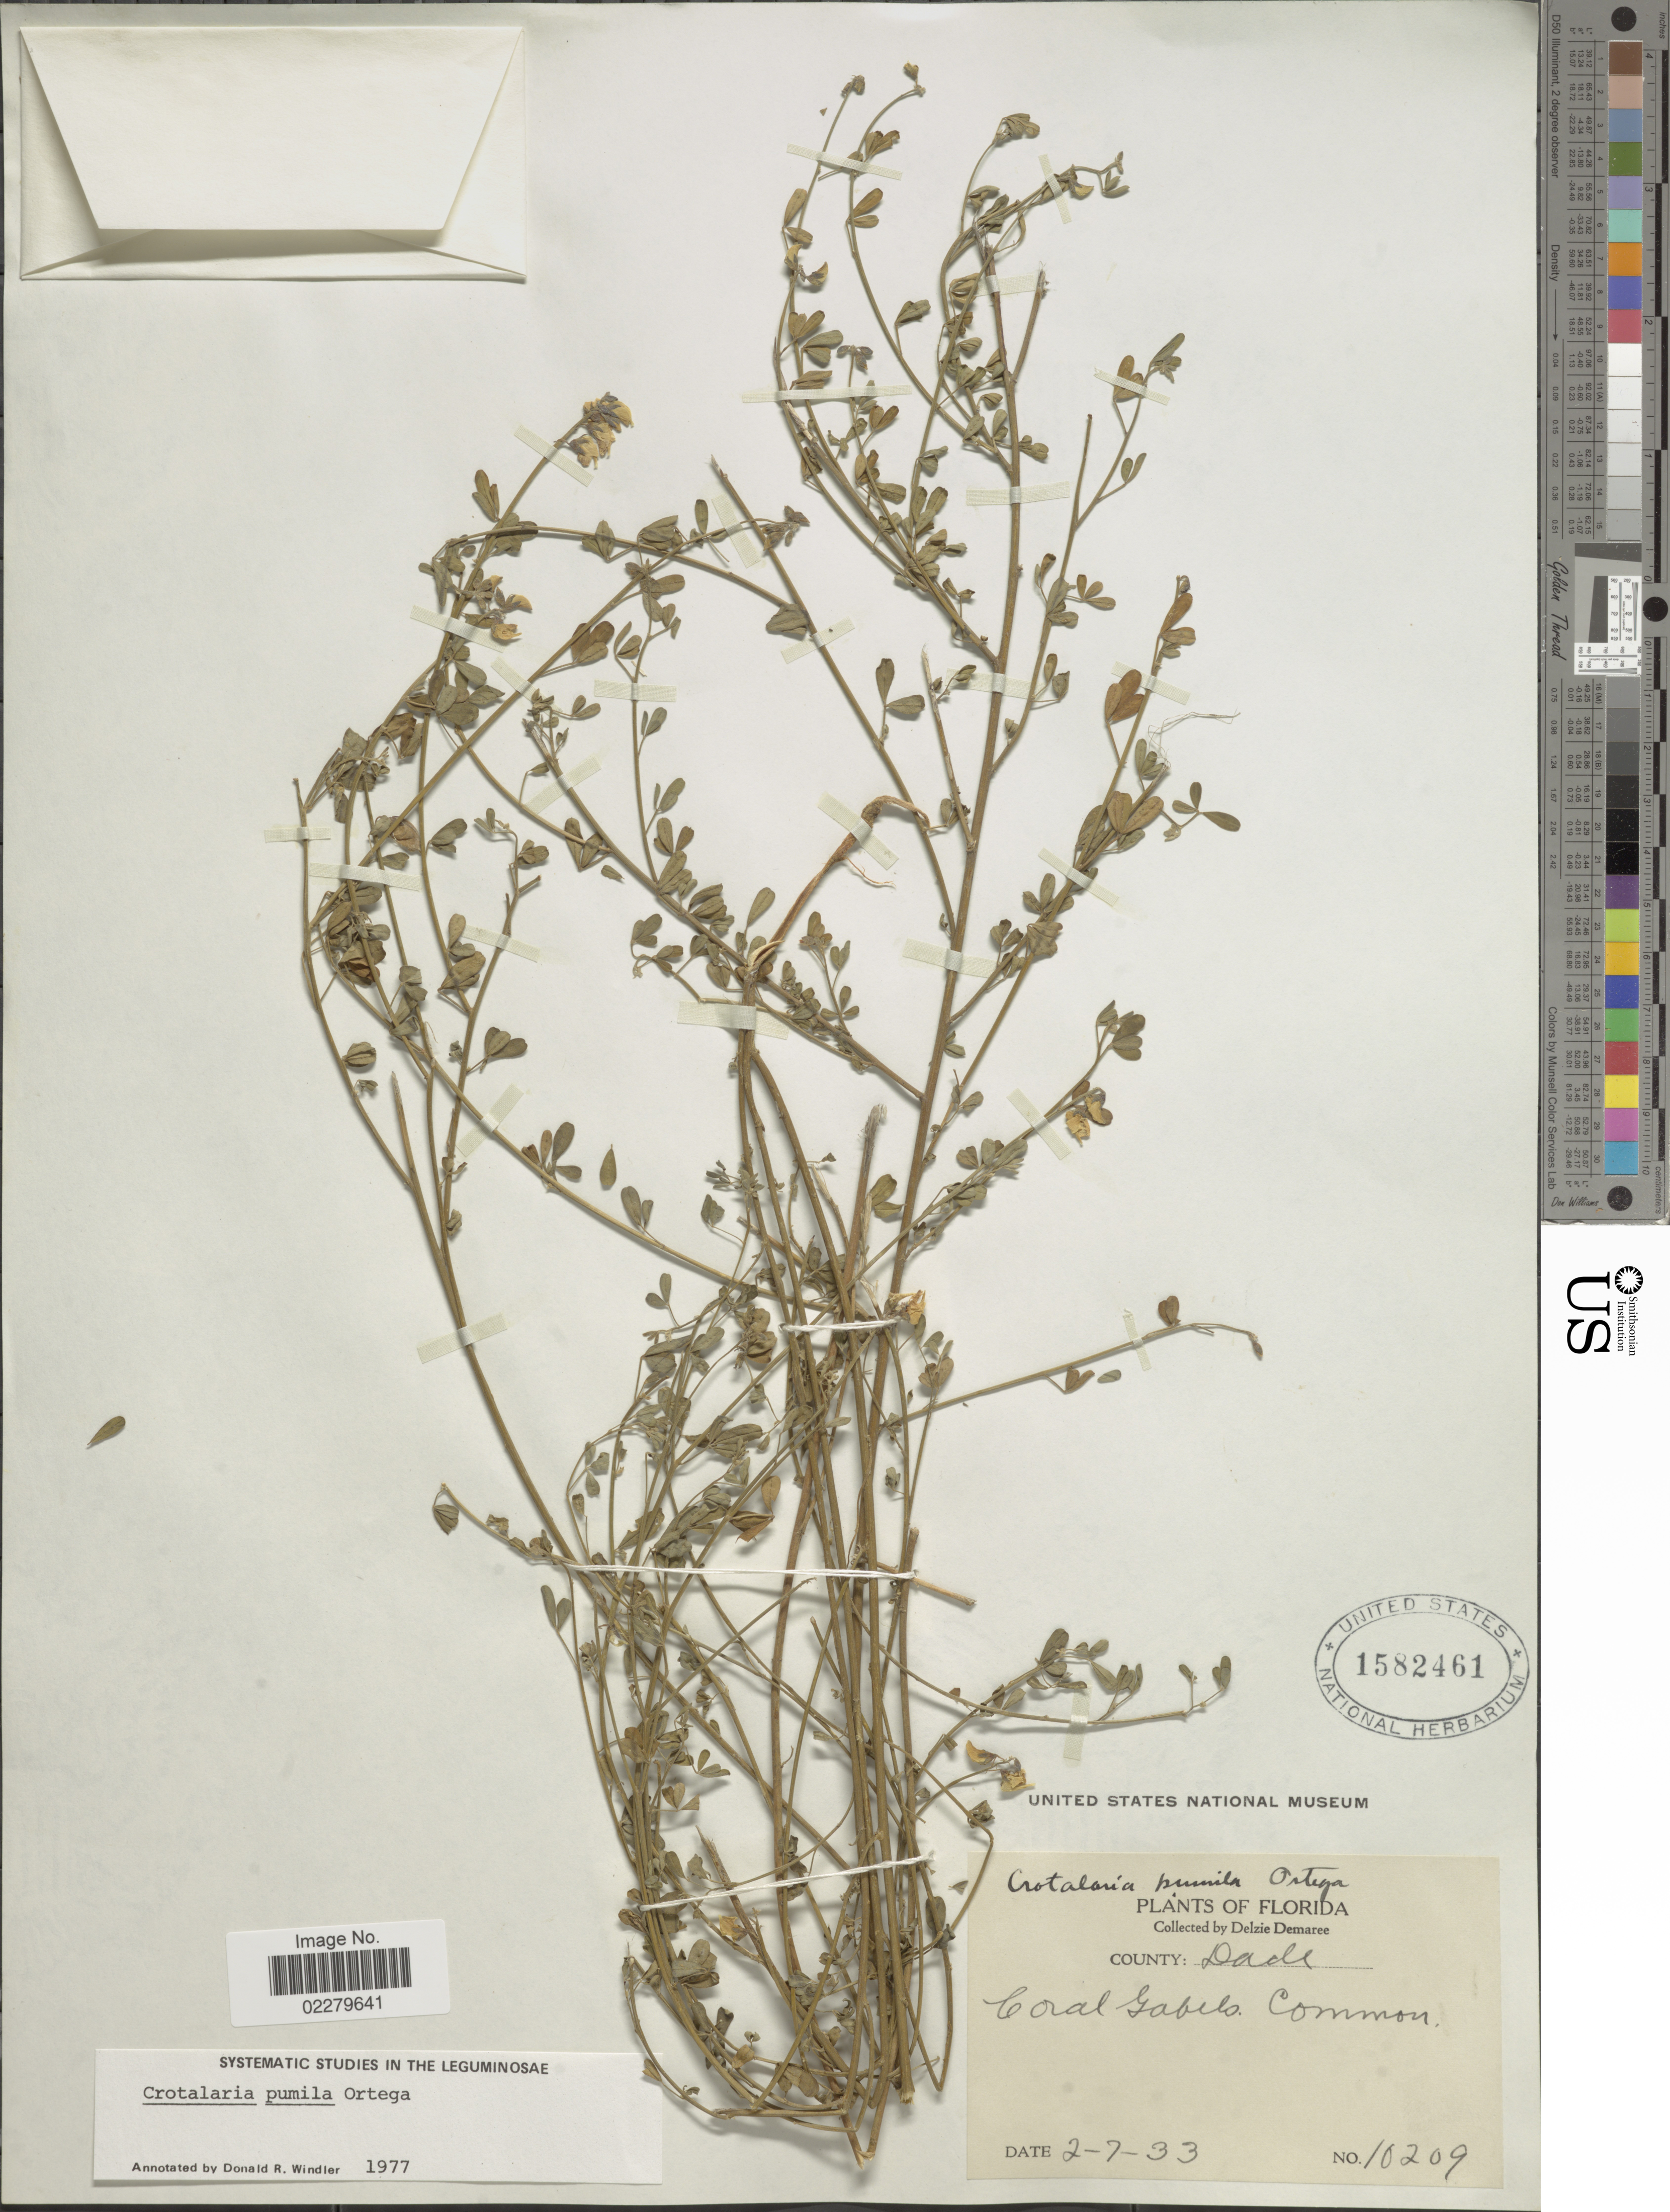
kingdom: Plantae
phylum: Tracheophyta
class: Magnoliopsida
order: Fabales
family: Fabaceae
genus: Crotalaria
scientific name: Crotalaria pumila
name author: Ortega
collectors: D. Demaree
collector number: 10209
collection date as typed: Transcribed d/m/y: 2/7/33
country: United States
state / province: Florida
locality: County: Dade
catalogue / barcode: US 1582461